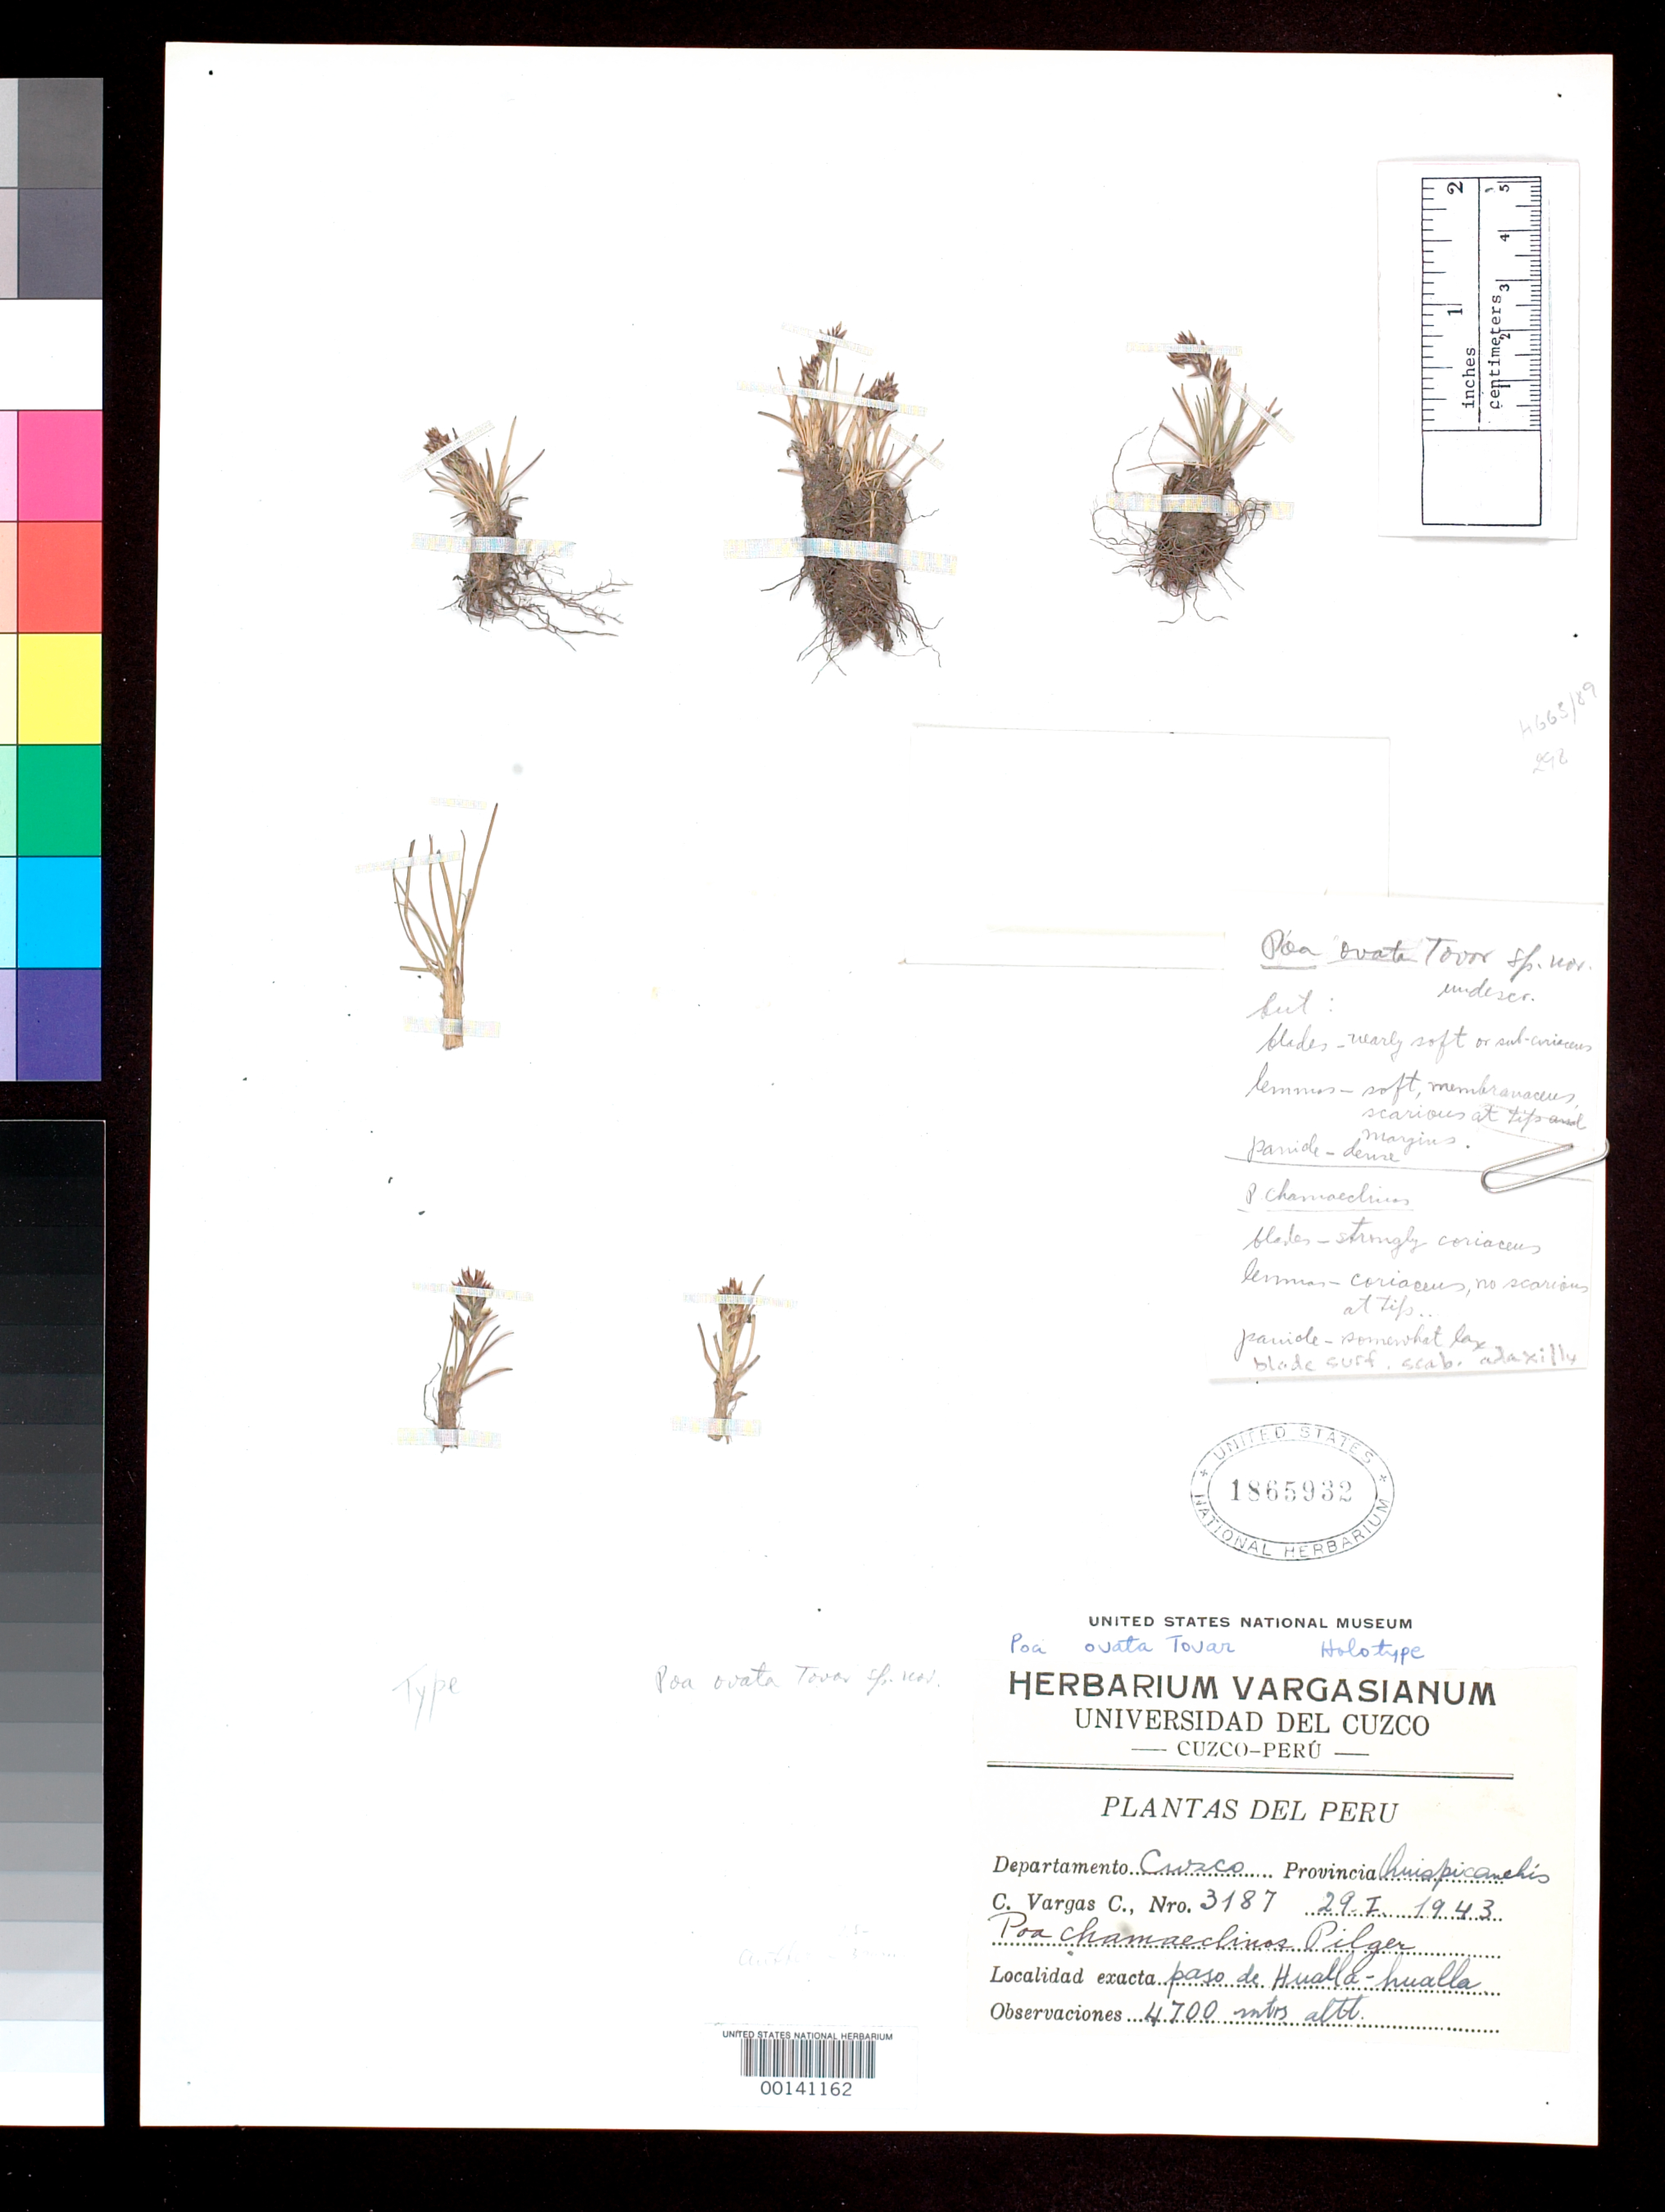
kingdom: Plantae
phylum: Tracheophyta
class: Liliopsida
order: Poales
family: Poaceae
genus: Poa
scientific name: Poa ovata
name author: Tovar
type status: Holotype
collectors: C. Vargas Calderón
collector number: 3187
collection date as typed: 29 Jan 1943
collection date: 1943-01-29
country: Peru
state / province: Cusco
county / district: Quispicanchis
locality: Paso de Hualla-Hualla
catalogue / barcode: US 1865932